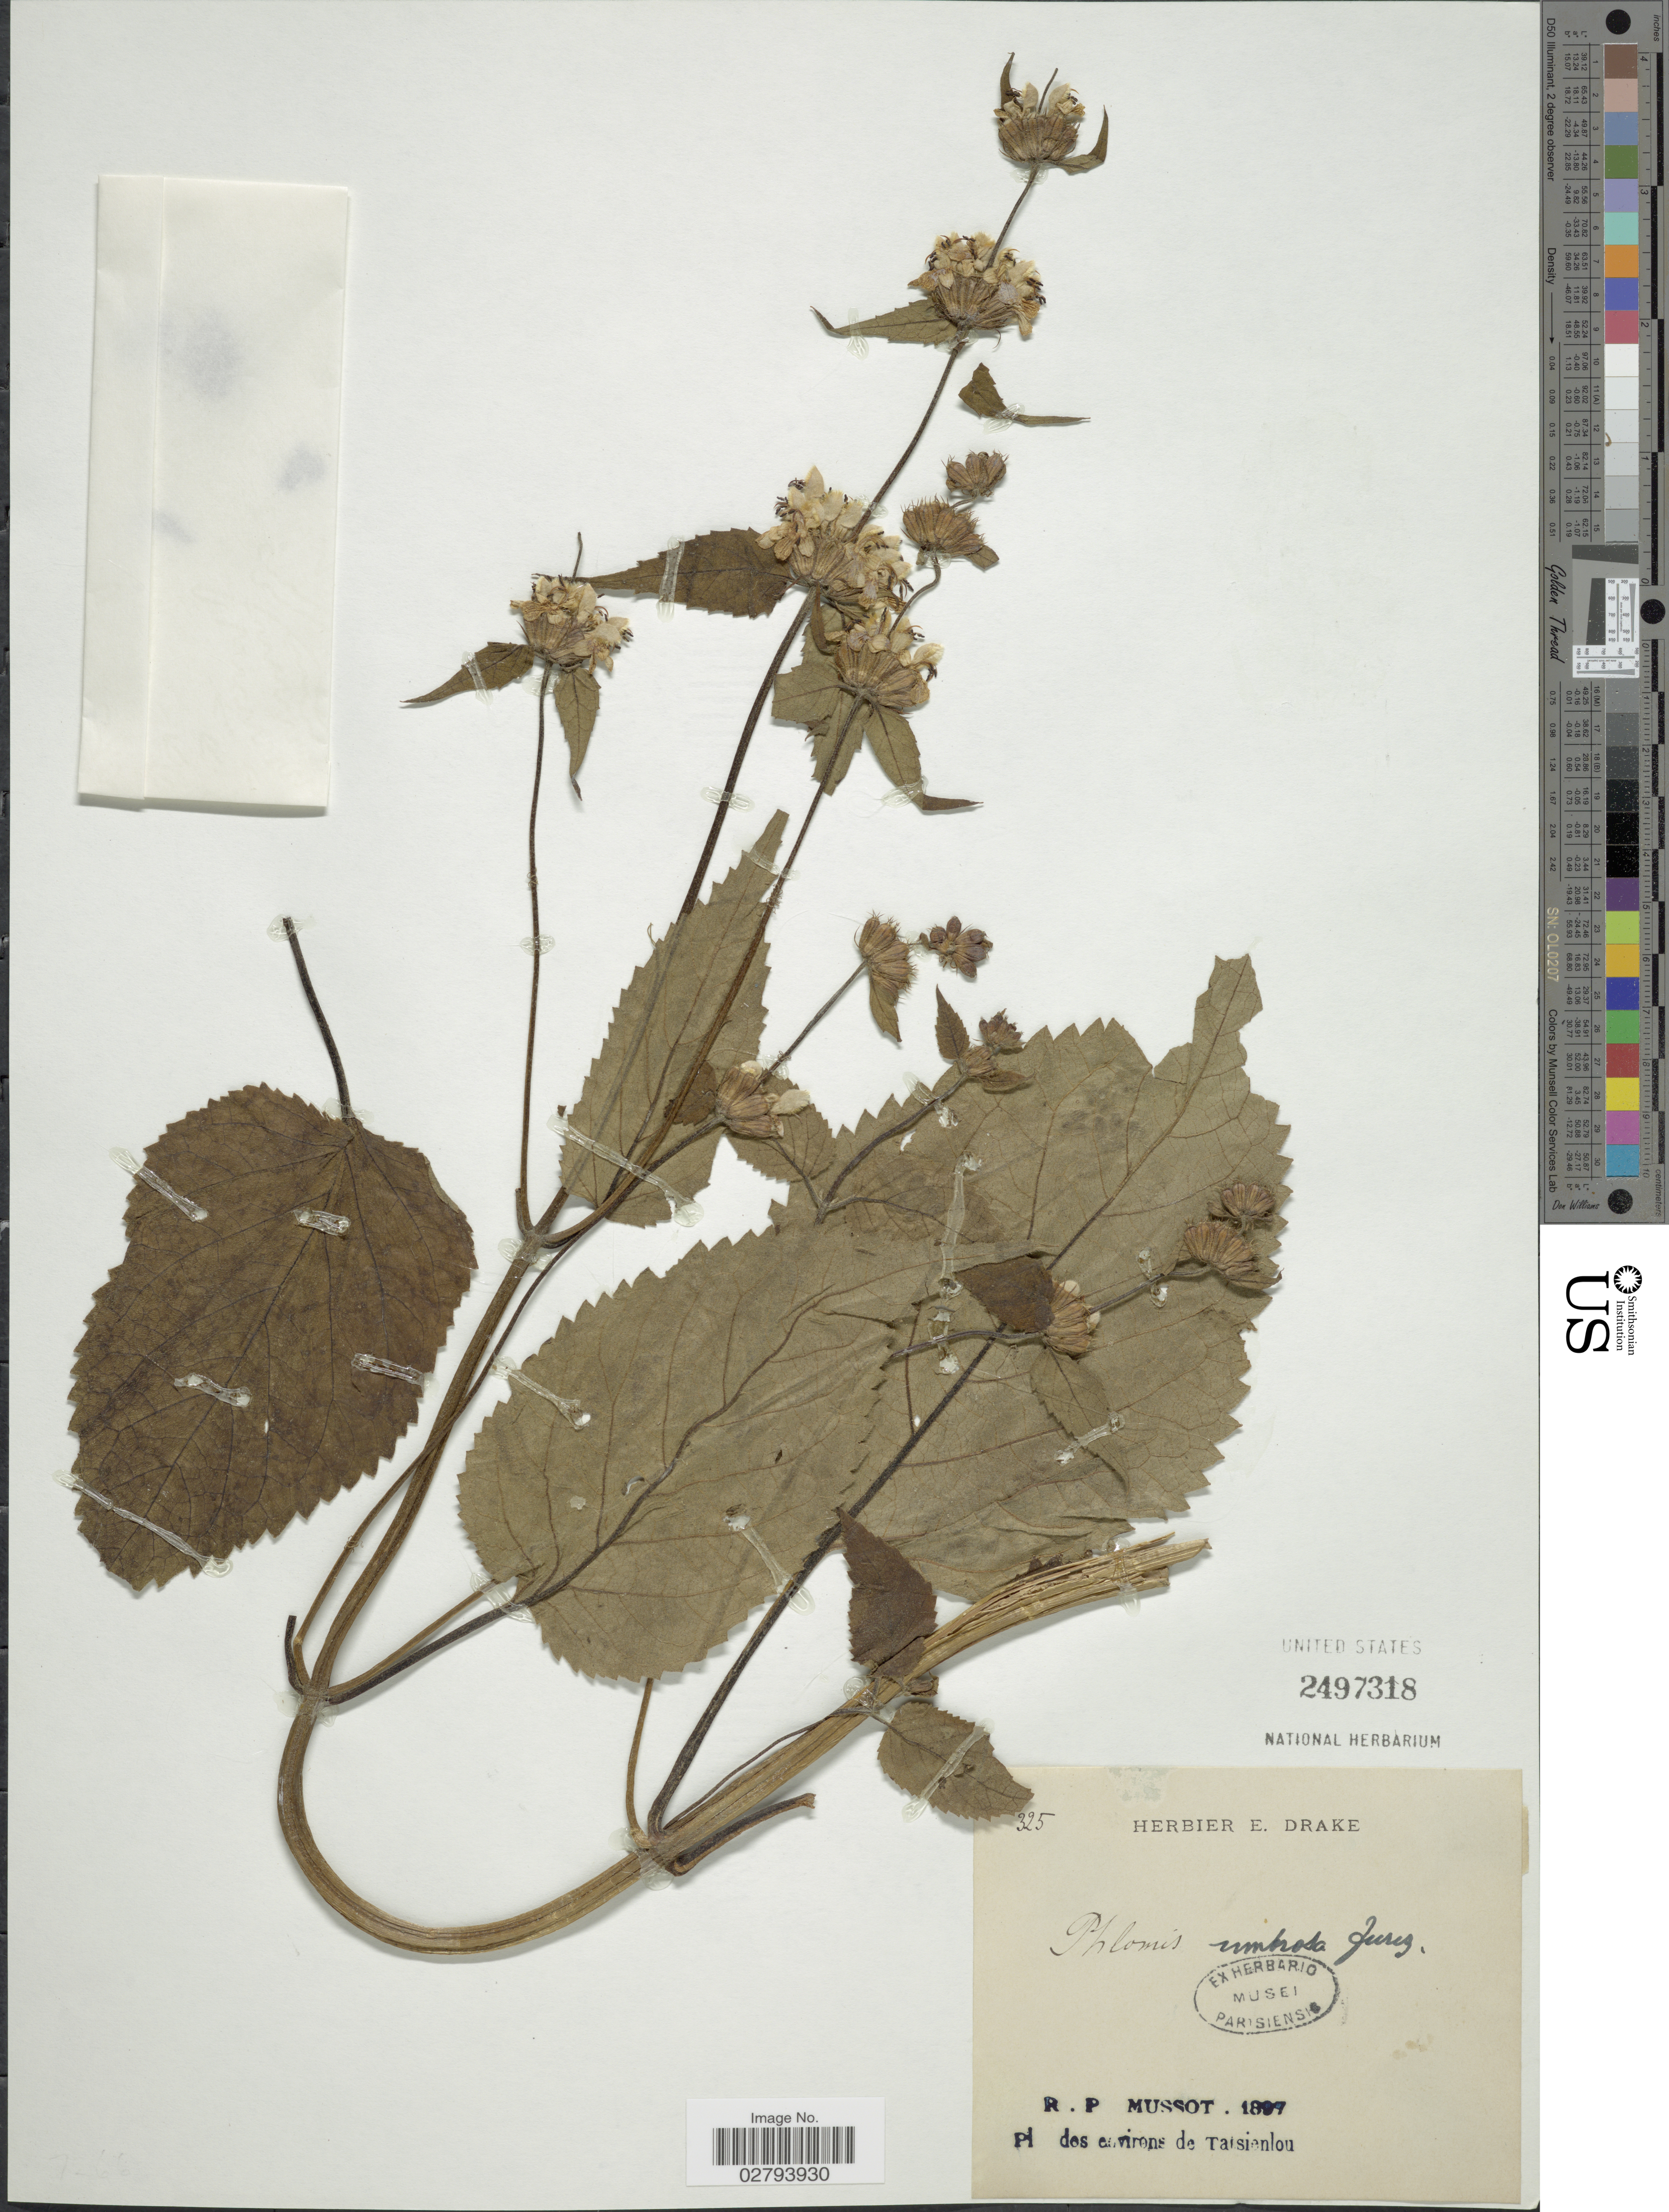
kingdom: Plantae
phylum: Tracheophyta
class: Magnoliopsida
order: Lamiales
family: Lamiaceae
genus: Phlomoides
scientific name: Phlomoides umbrosa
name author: (Turcz.) Kamelin & Makhm.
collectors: R. Mussot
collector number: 325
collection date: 1897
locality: Environs de Taisienlou.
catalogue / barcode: US 2497318